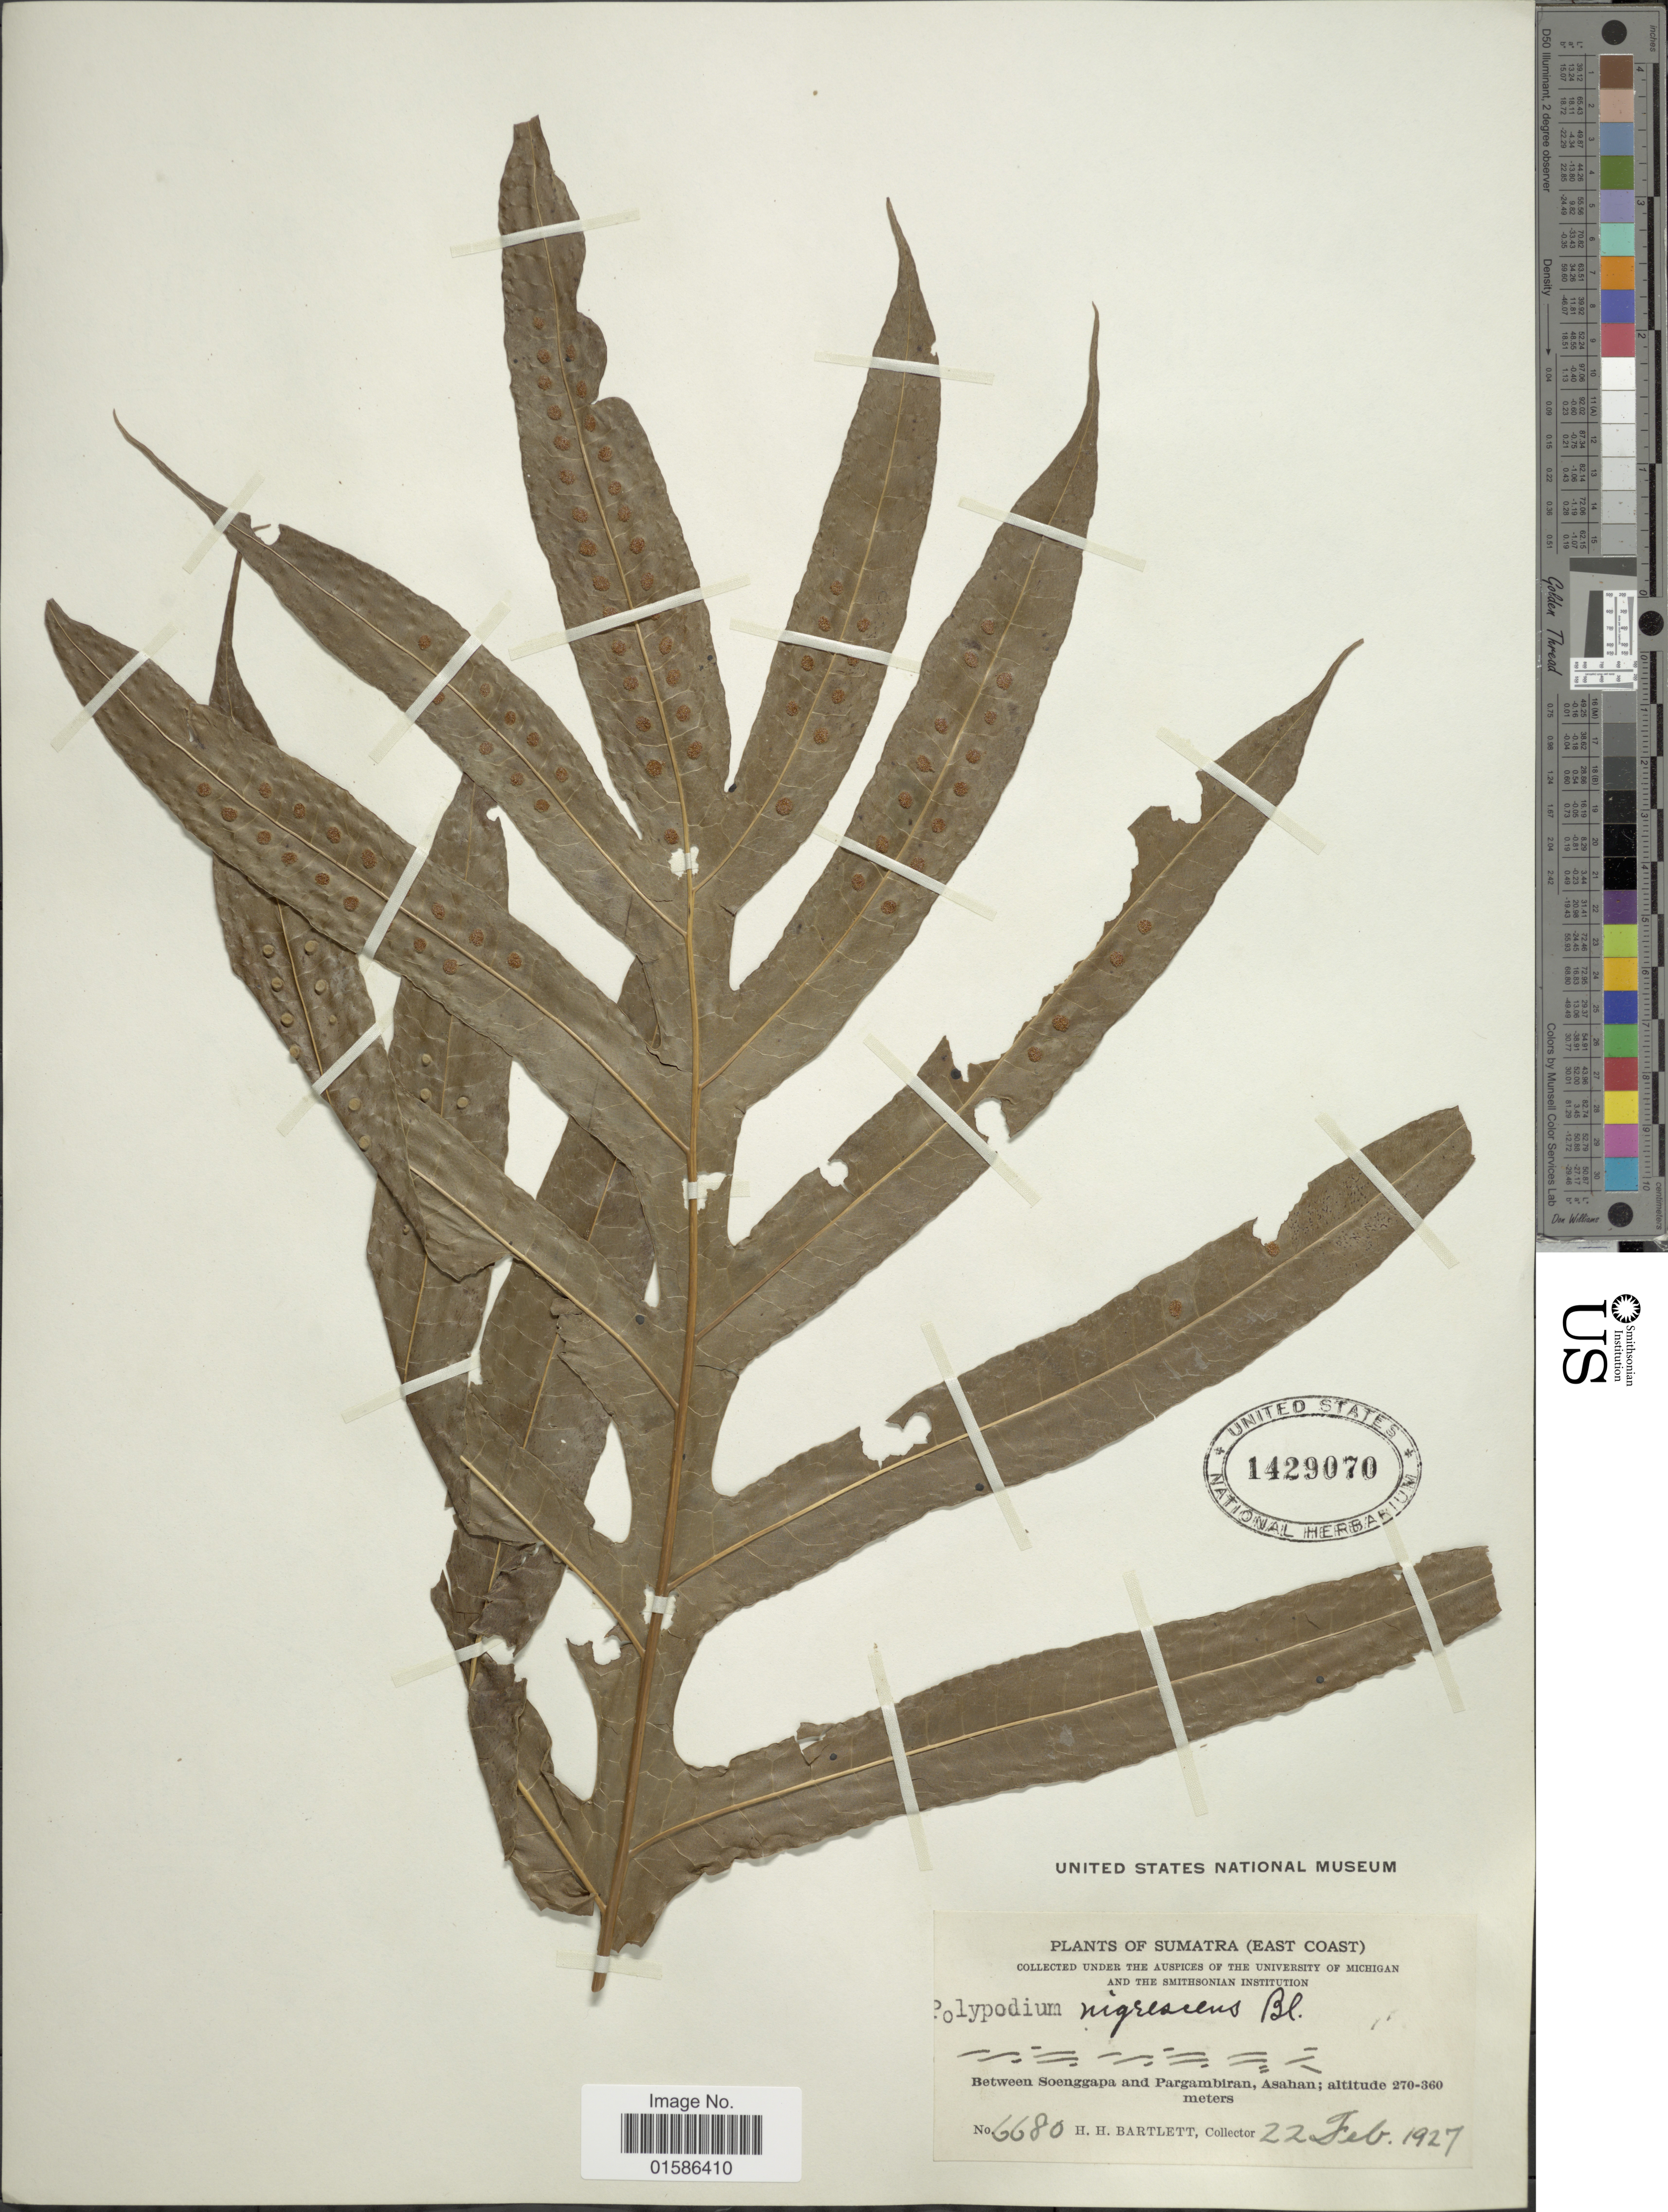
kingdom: Plantae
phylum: Tracheophyta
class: Polypodiopsida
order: Polypodiales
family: Polypodiaceae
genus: Microsorum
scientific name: Microsorum membranifolium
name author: (R. Br.) Ching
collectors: H. H. Bartlett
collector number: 6680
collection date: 1927-02-22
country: Indonesia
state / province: Sumatra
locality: (East Coast) Between Soenggapa and Pargambiran, Asahan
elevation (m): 270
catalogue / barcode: US 1429070